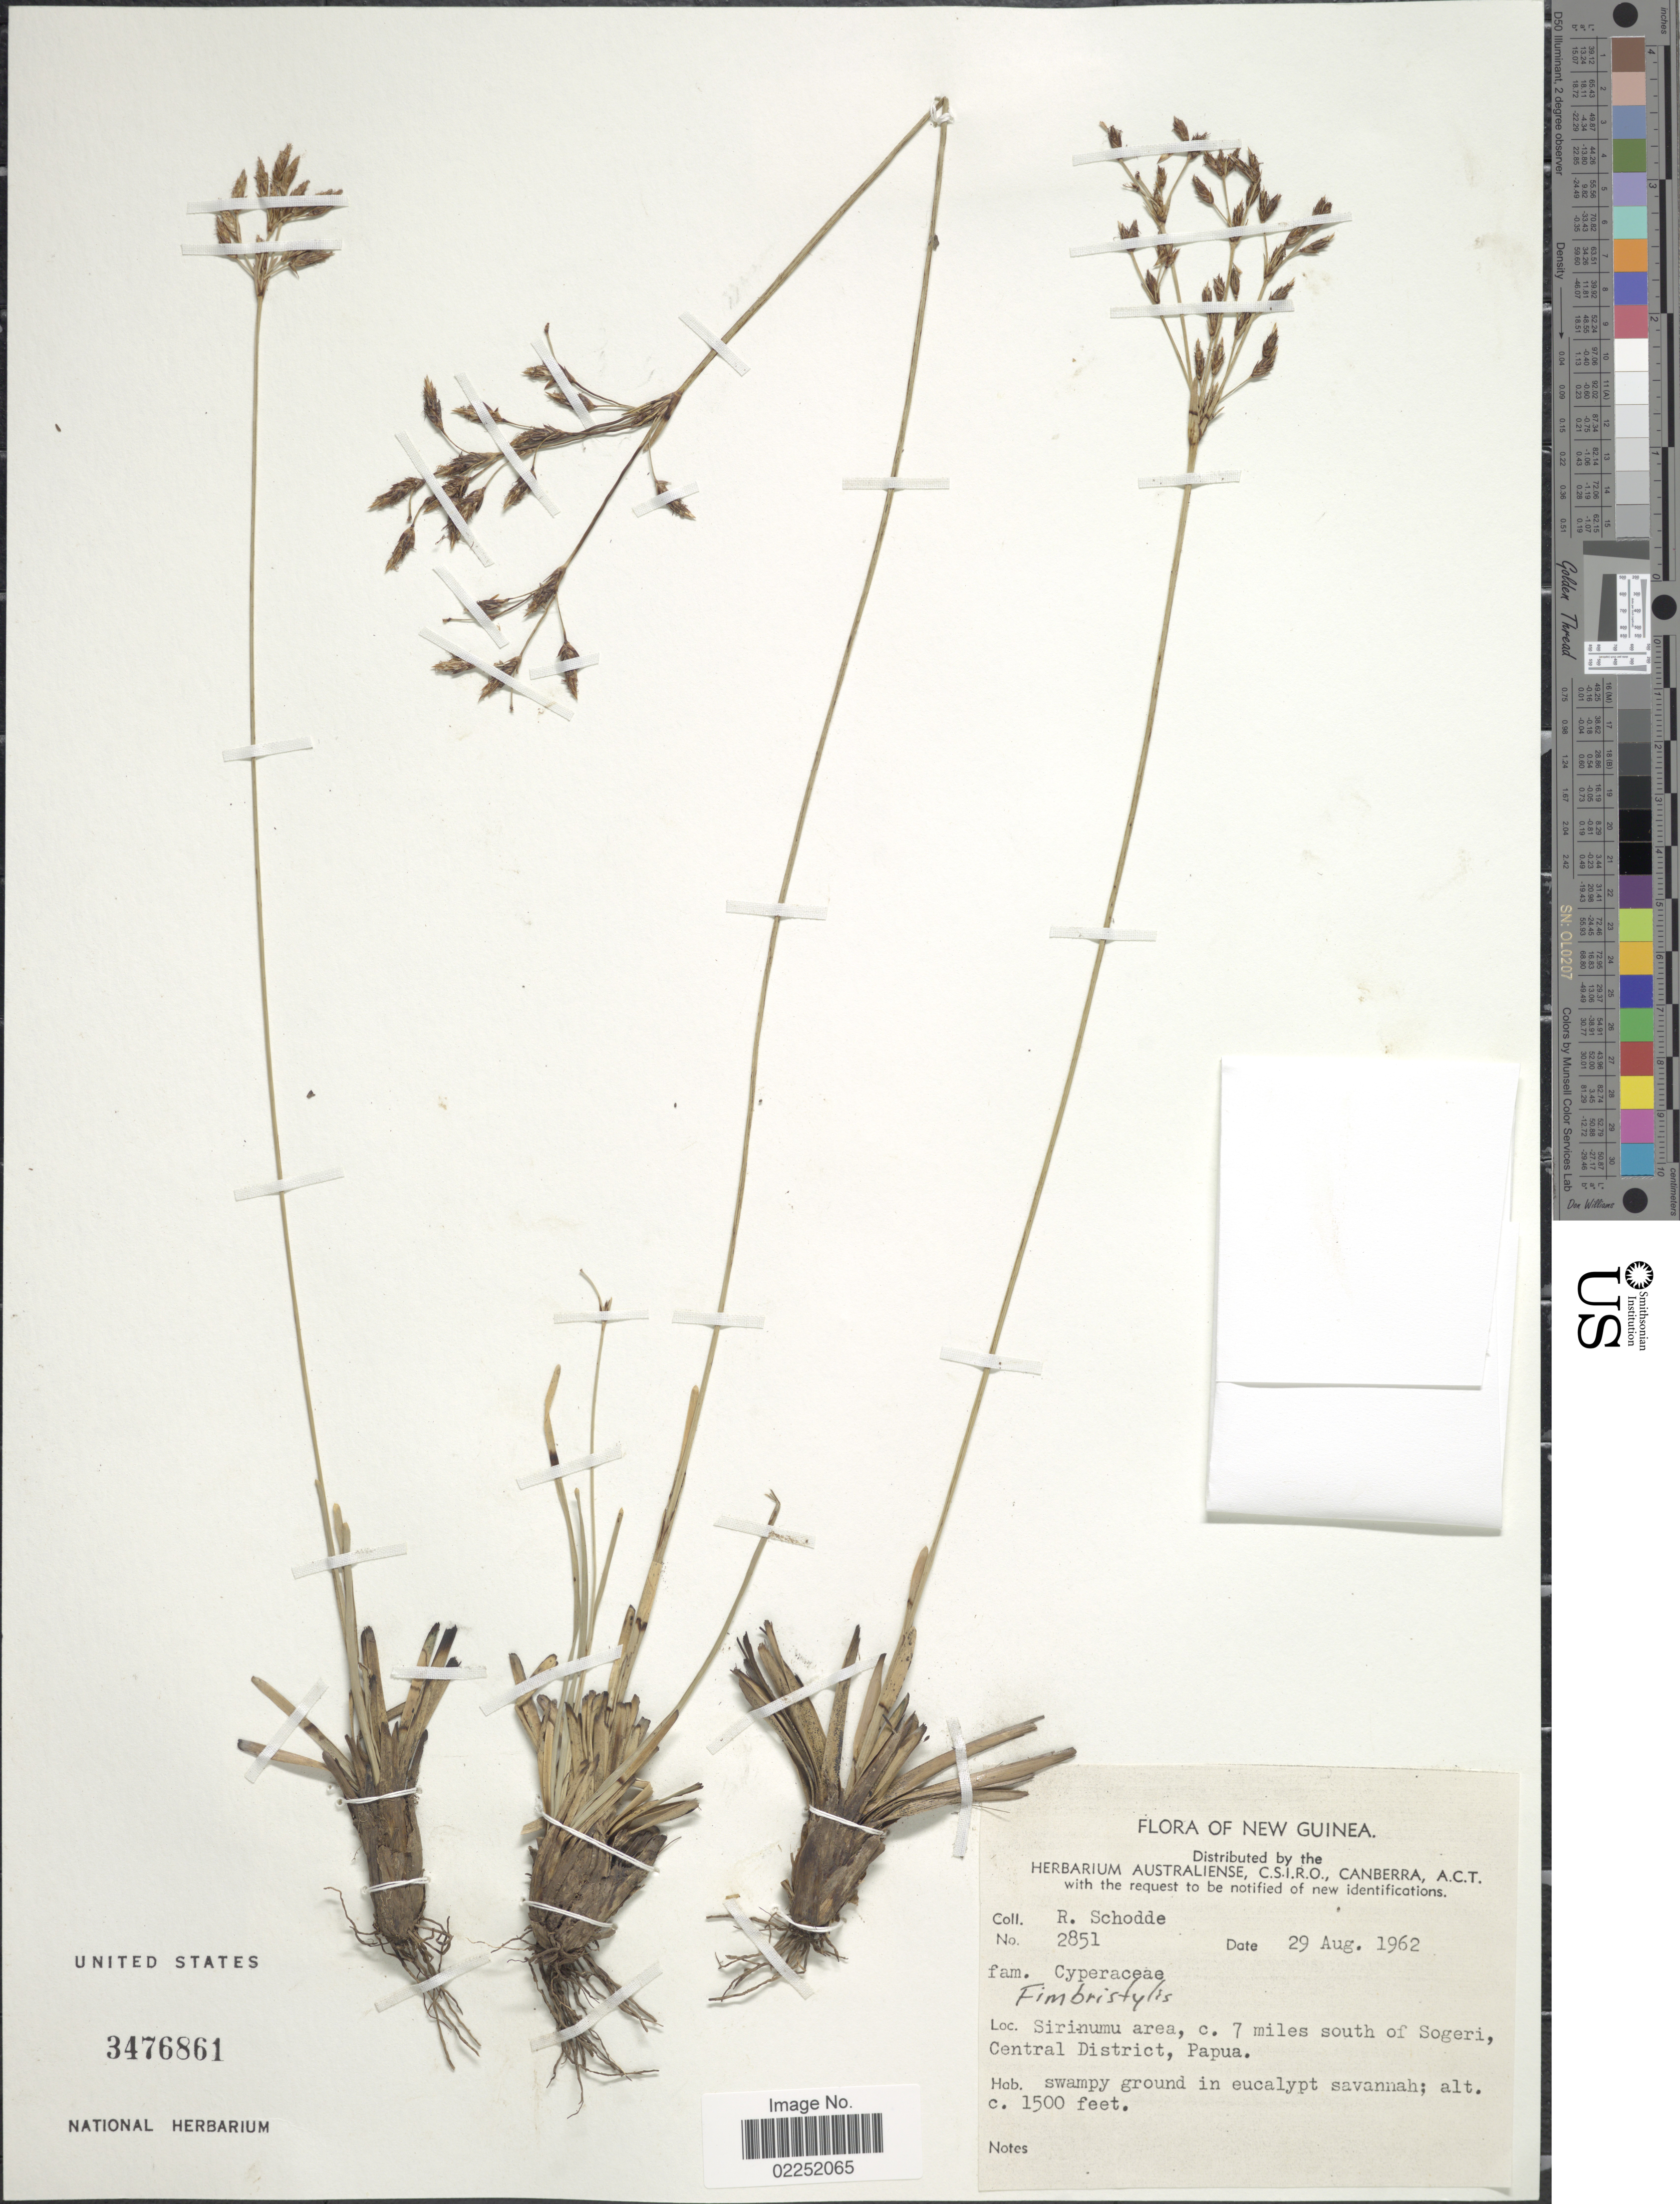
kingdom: Plantae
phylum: Tracheophyta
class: Liliopsida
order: Poales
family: Cyperaceae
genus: Fimbristylis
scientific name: Fimbristylis eragrostis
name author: (Nees) Hance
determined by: Kern, J. H.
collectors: R. Schodde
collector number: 2851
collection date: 1962-08-29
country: Papua New Guinea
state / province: Central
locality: New Guinea, Sirinumu area, c. 7 miles south of Sogeri, Central District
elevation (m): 457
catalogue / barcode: US 3476861